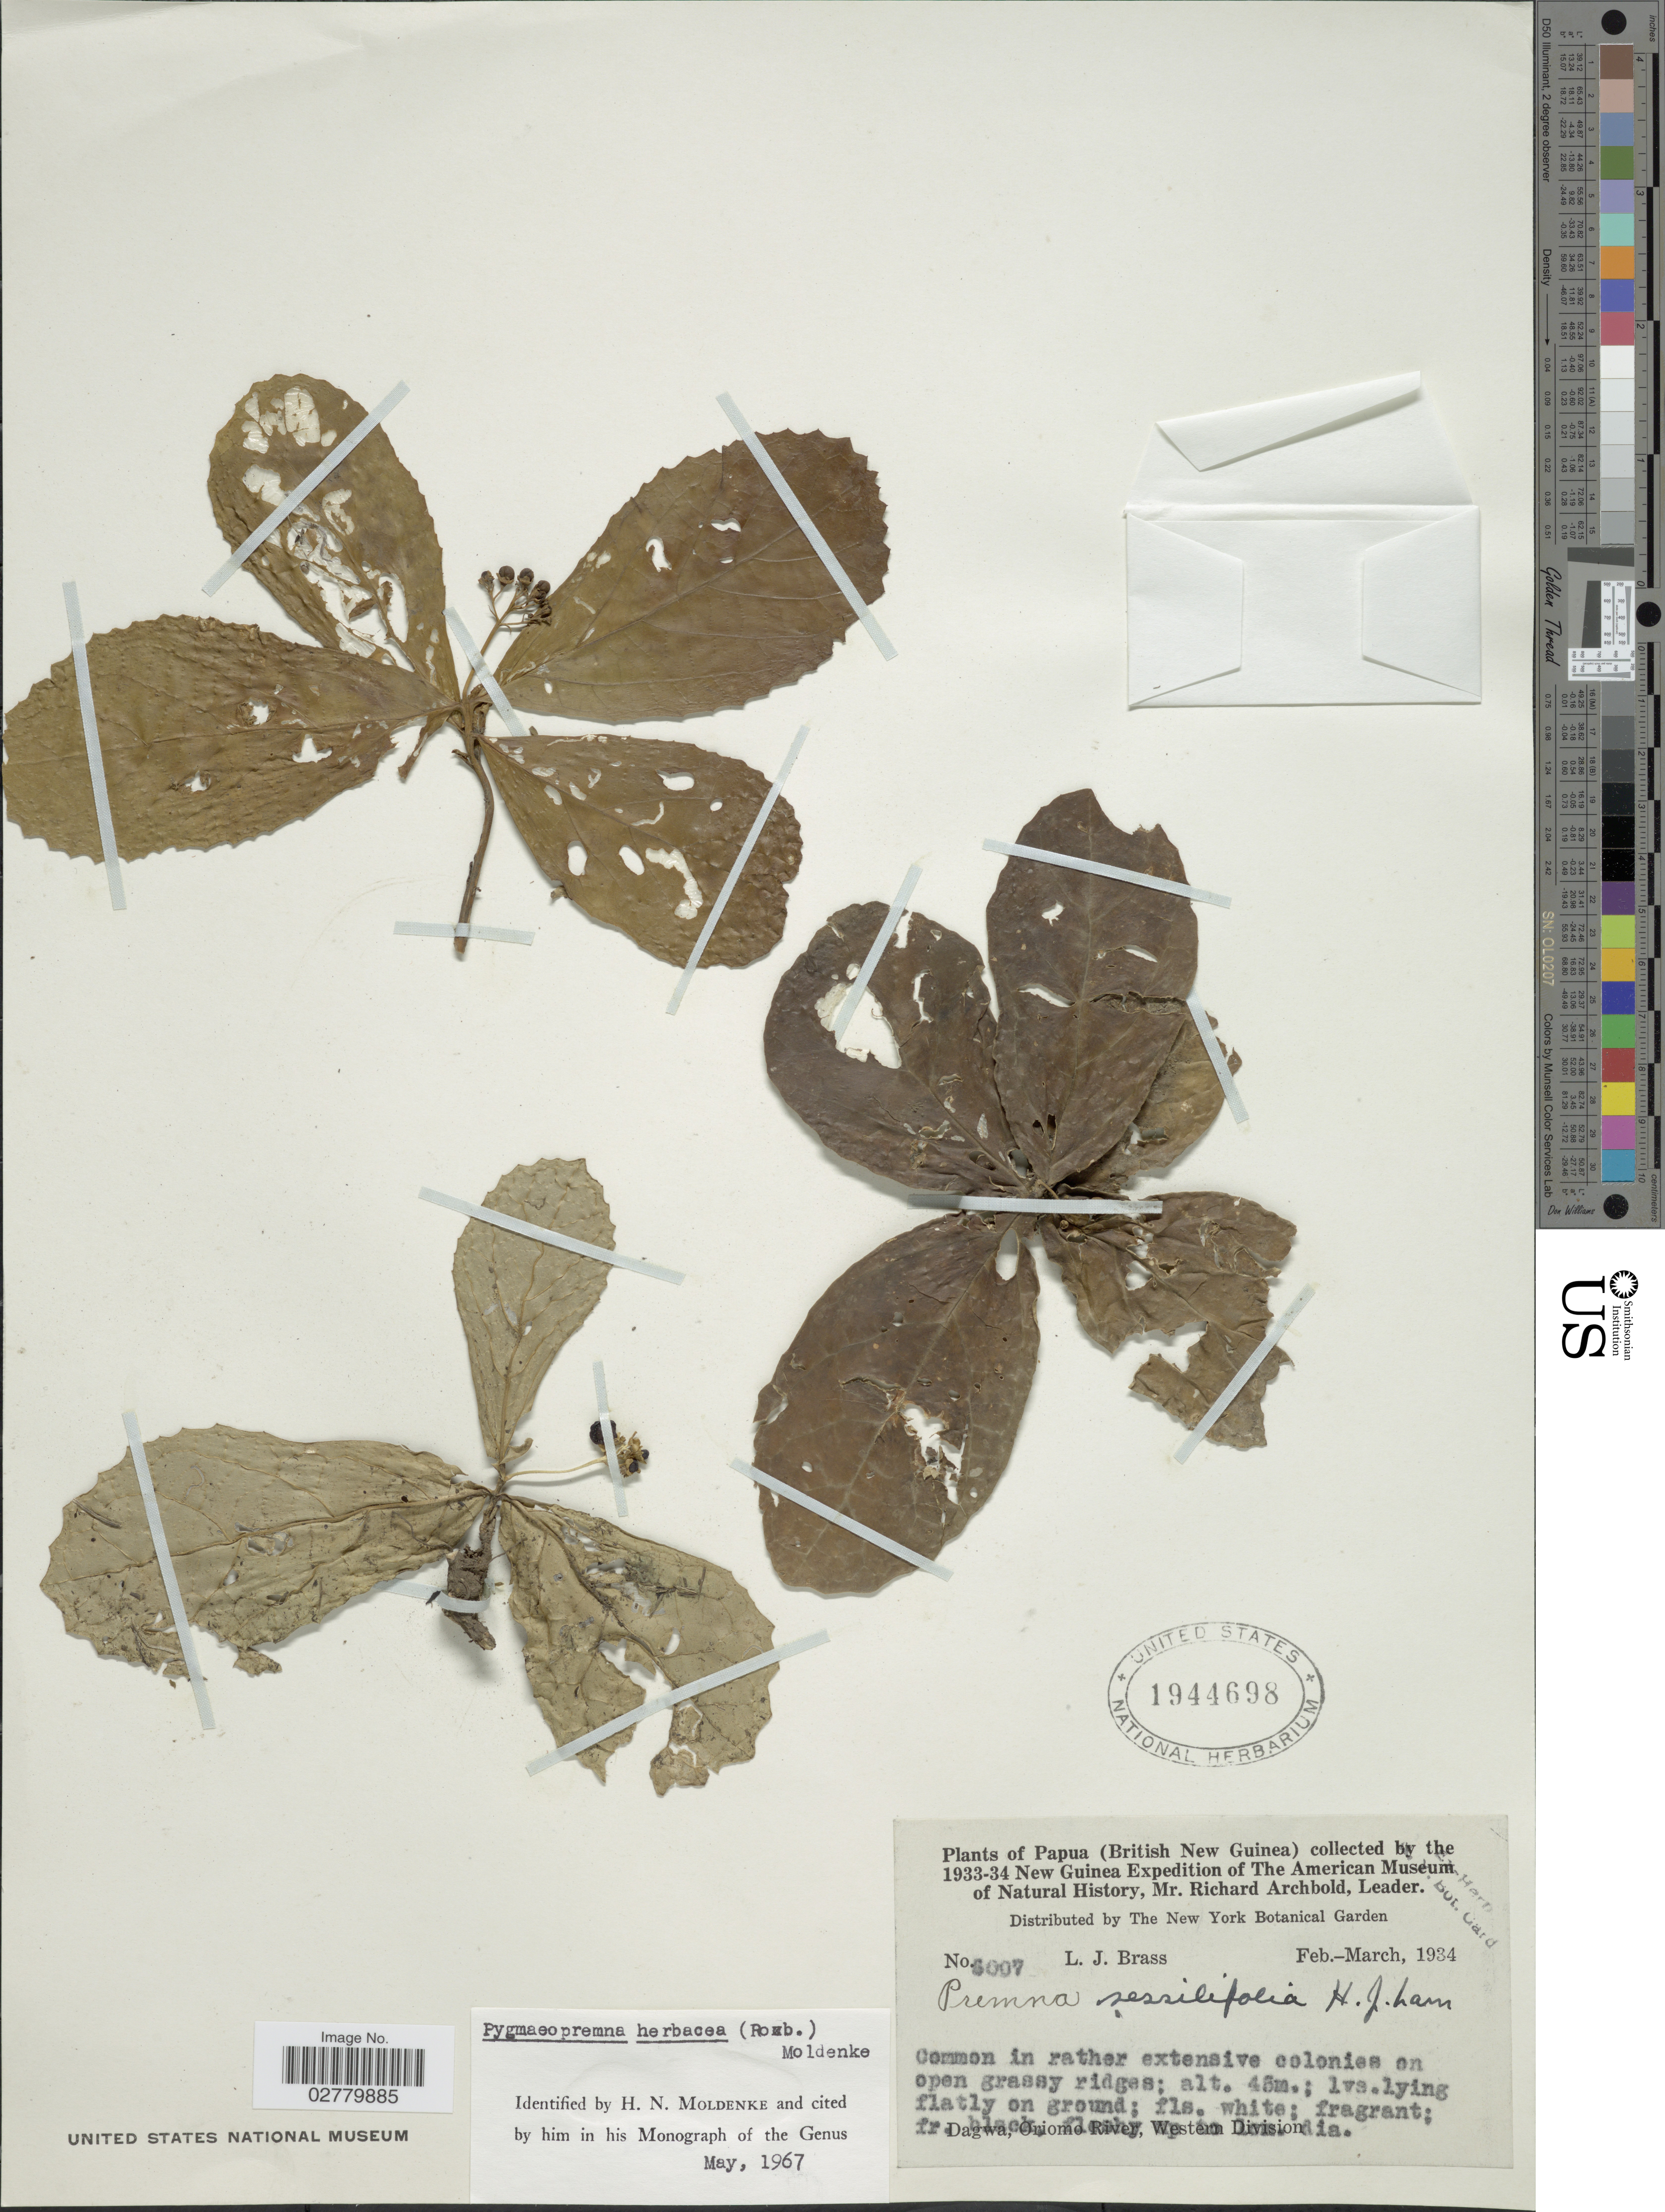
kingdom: Plantae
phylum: Tracheophyta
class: Magnoliopsida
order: Lamiales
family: Lamiaceae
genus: Premna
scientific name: Premna herbacea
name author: Roxb.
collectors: L. J. Brass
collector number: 5607*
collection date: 1934-02/1934-03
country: Papua New Guinea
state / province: Manus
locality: Papua. (British New Guinea). Dagwa, Oriomo River, Western Division.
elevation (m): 46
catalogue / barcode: US 1944698